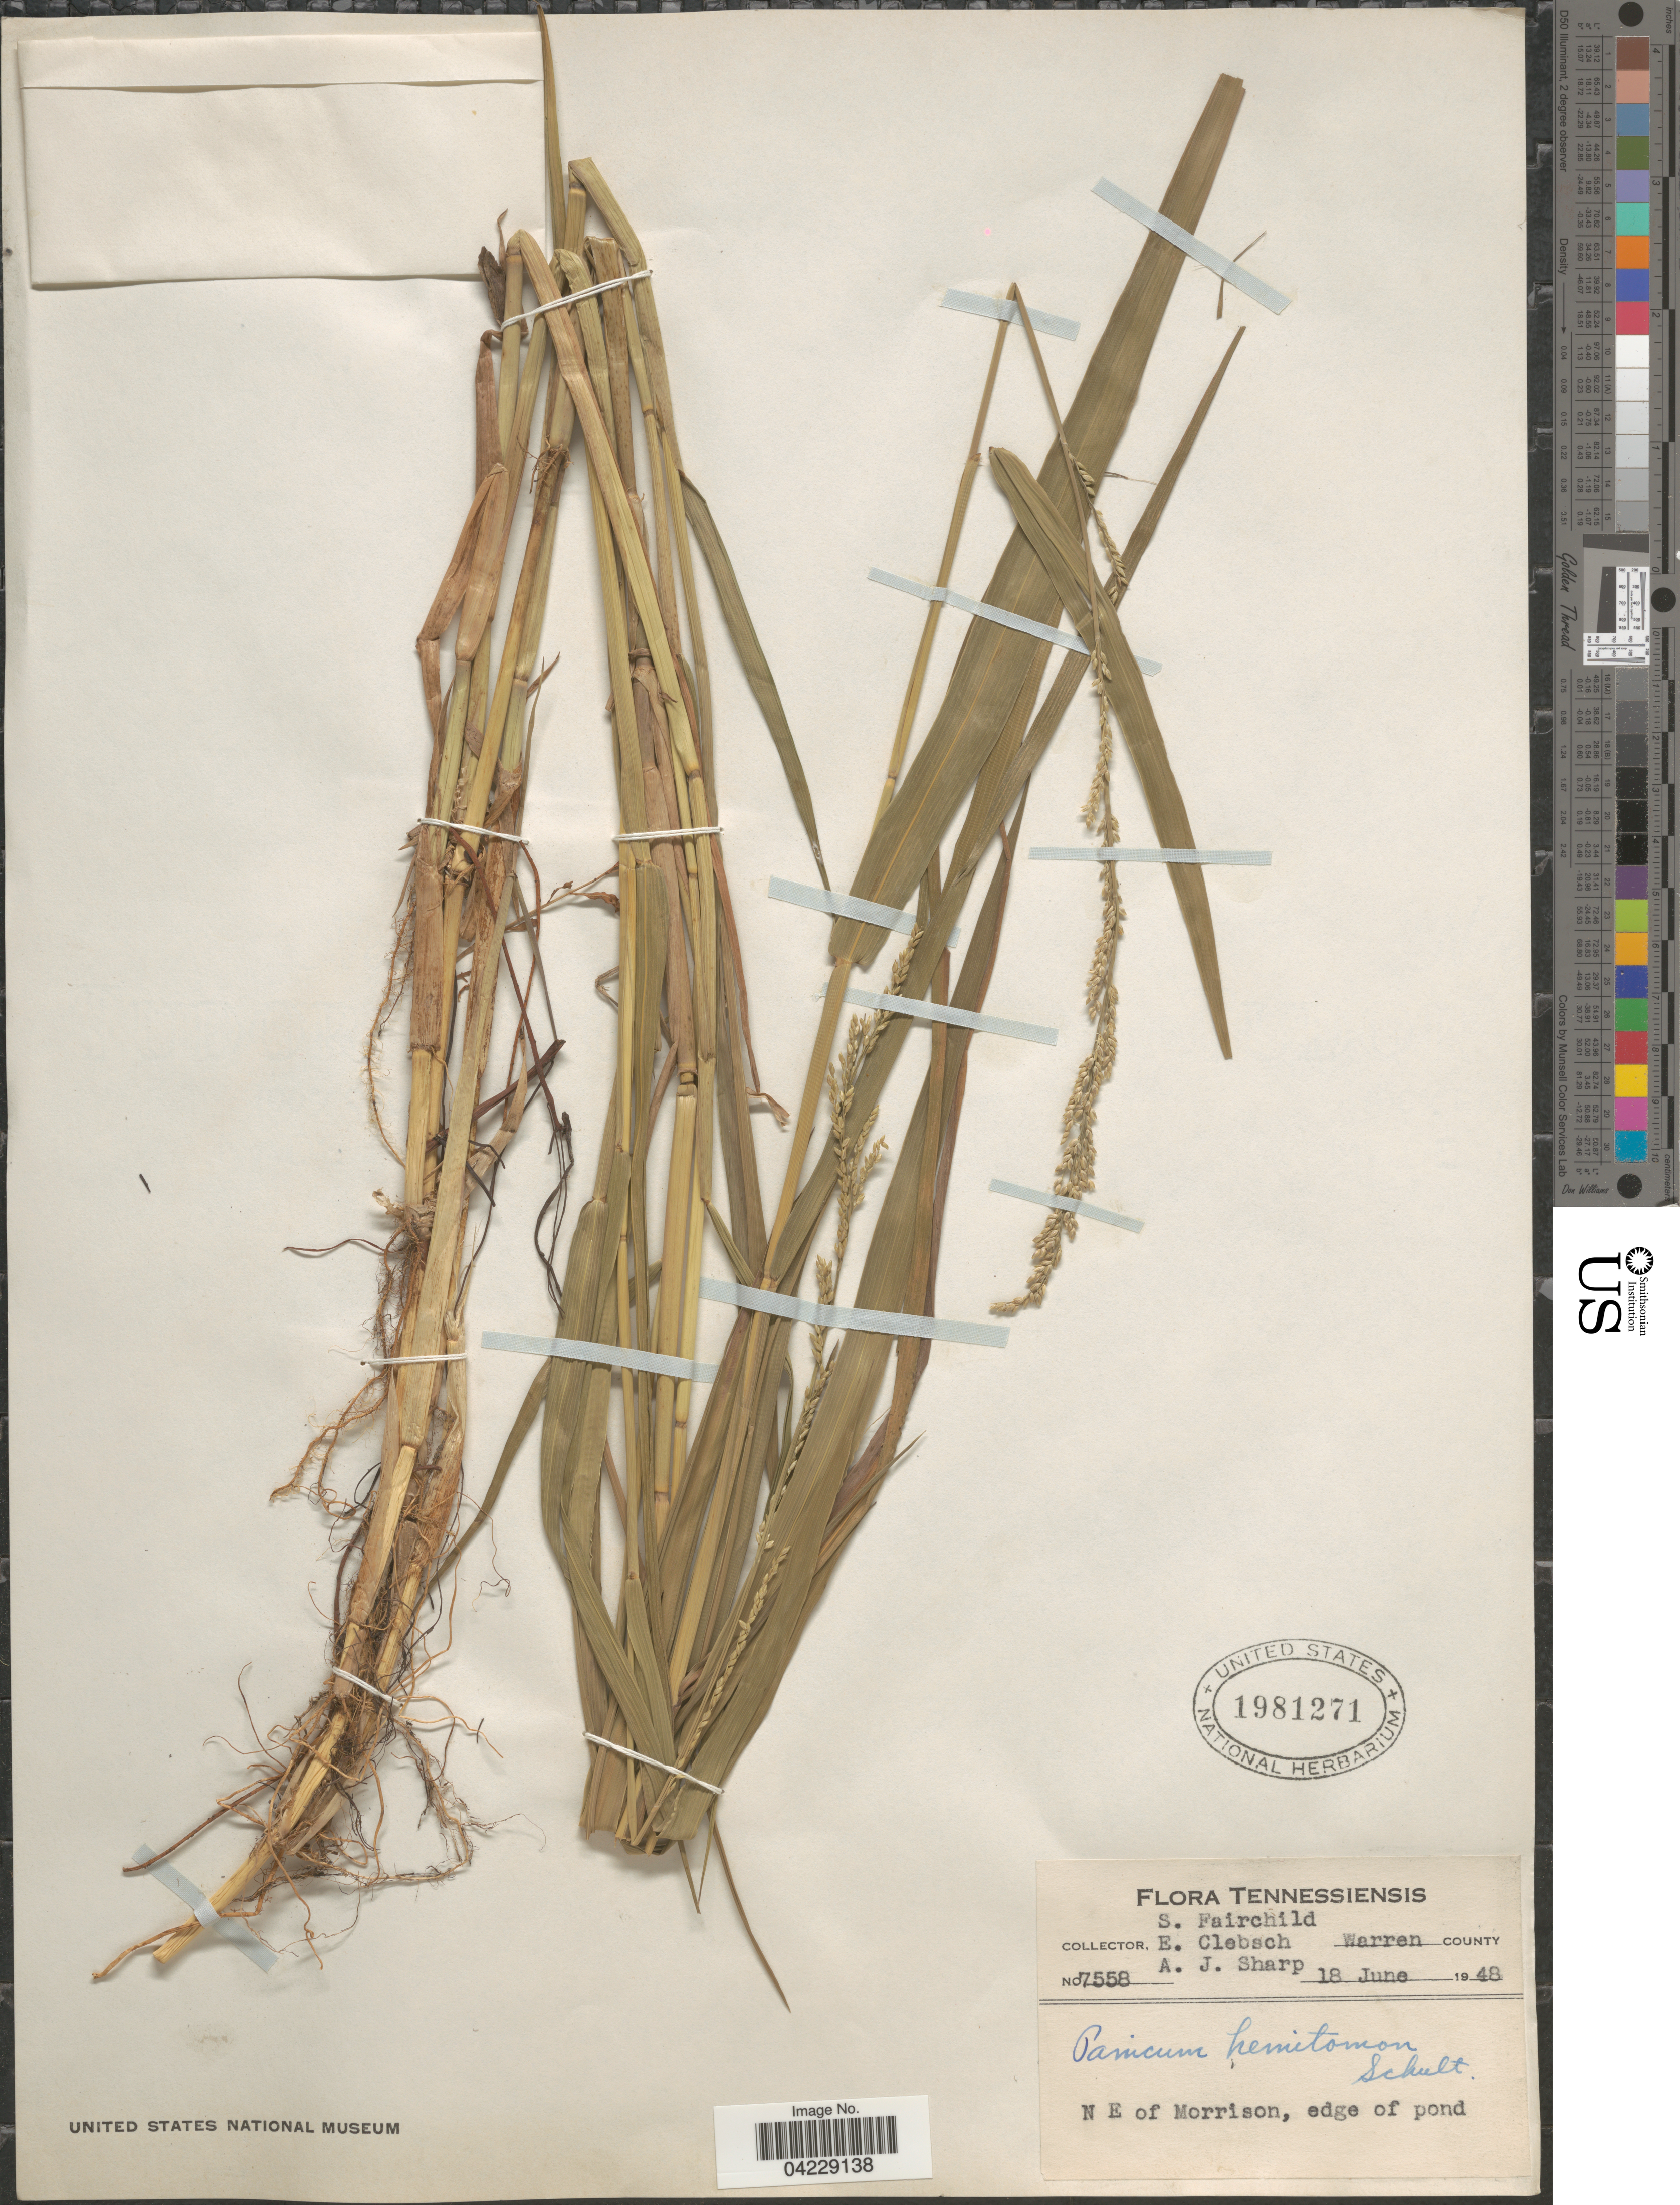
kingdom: Plantae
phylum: Tracheophyta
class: Liliopsida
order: Poales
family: Poaceae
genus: Hymenachne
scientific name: Hymenachne hemitomon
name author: (Schult.) C. C. Hsu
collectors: S. Fairchild, E. Clebsch & A. J. Sharp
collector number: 7558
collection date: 1948-06-18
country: United States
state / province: Tennessee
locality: Warren County. N E of Morrison, edge of pond.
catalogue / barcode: US 1981271